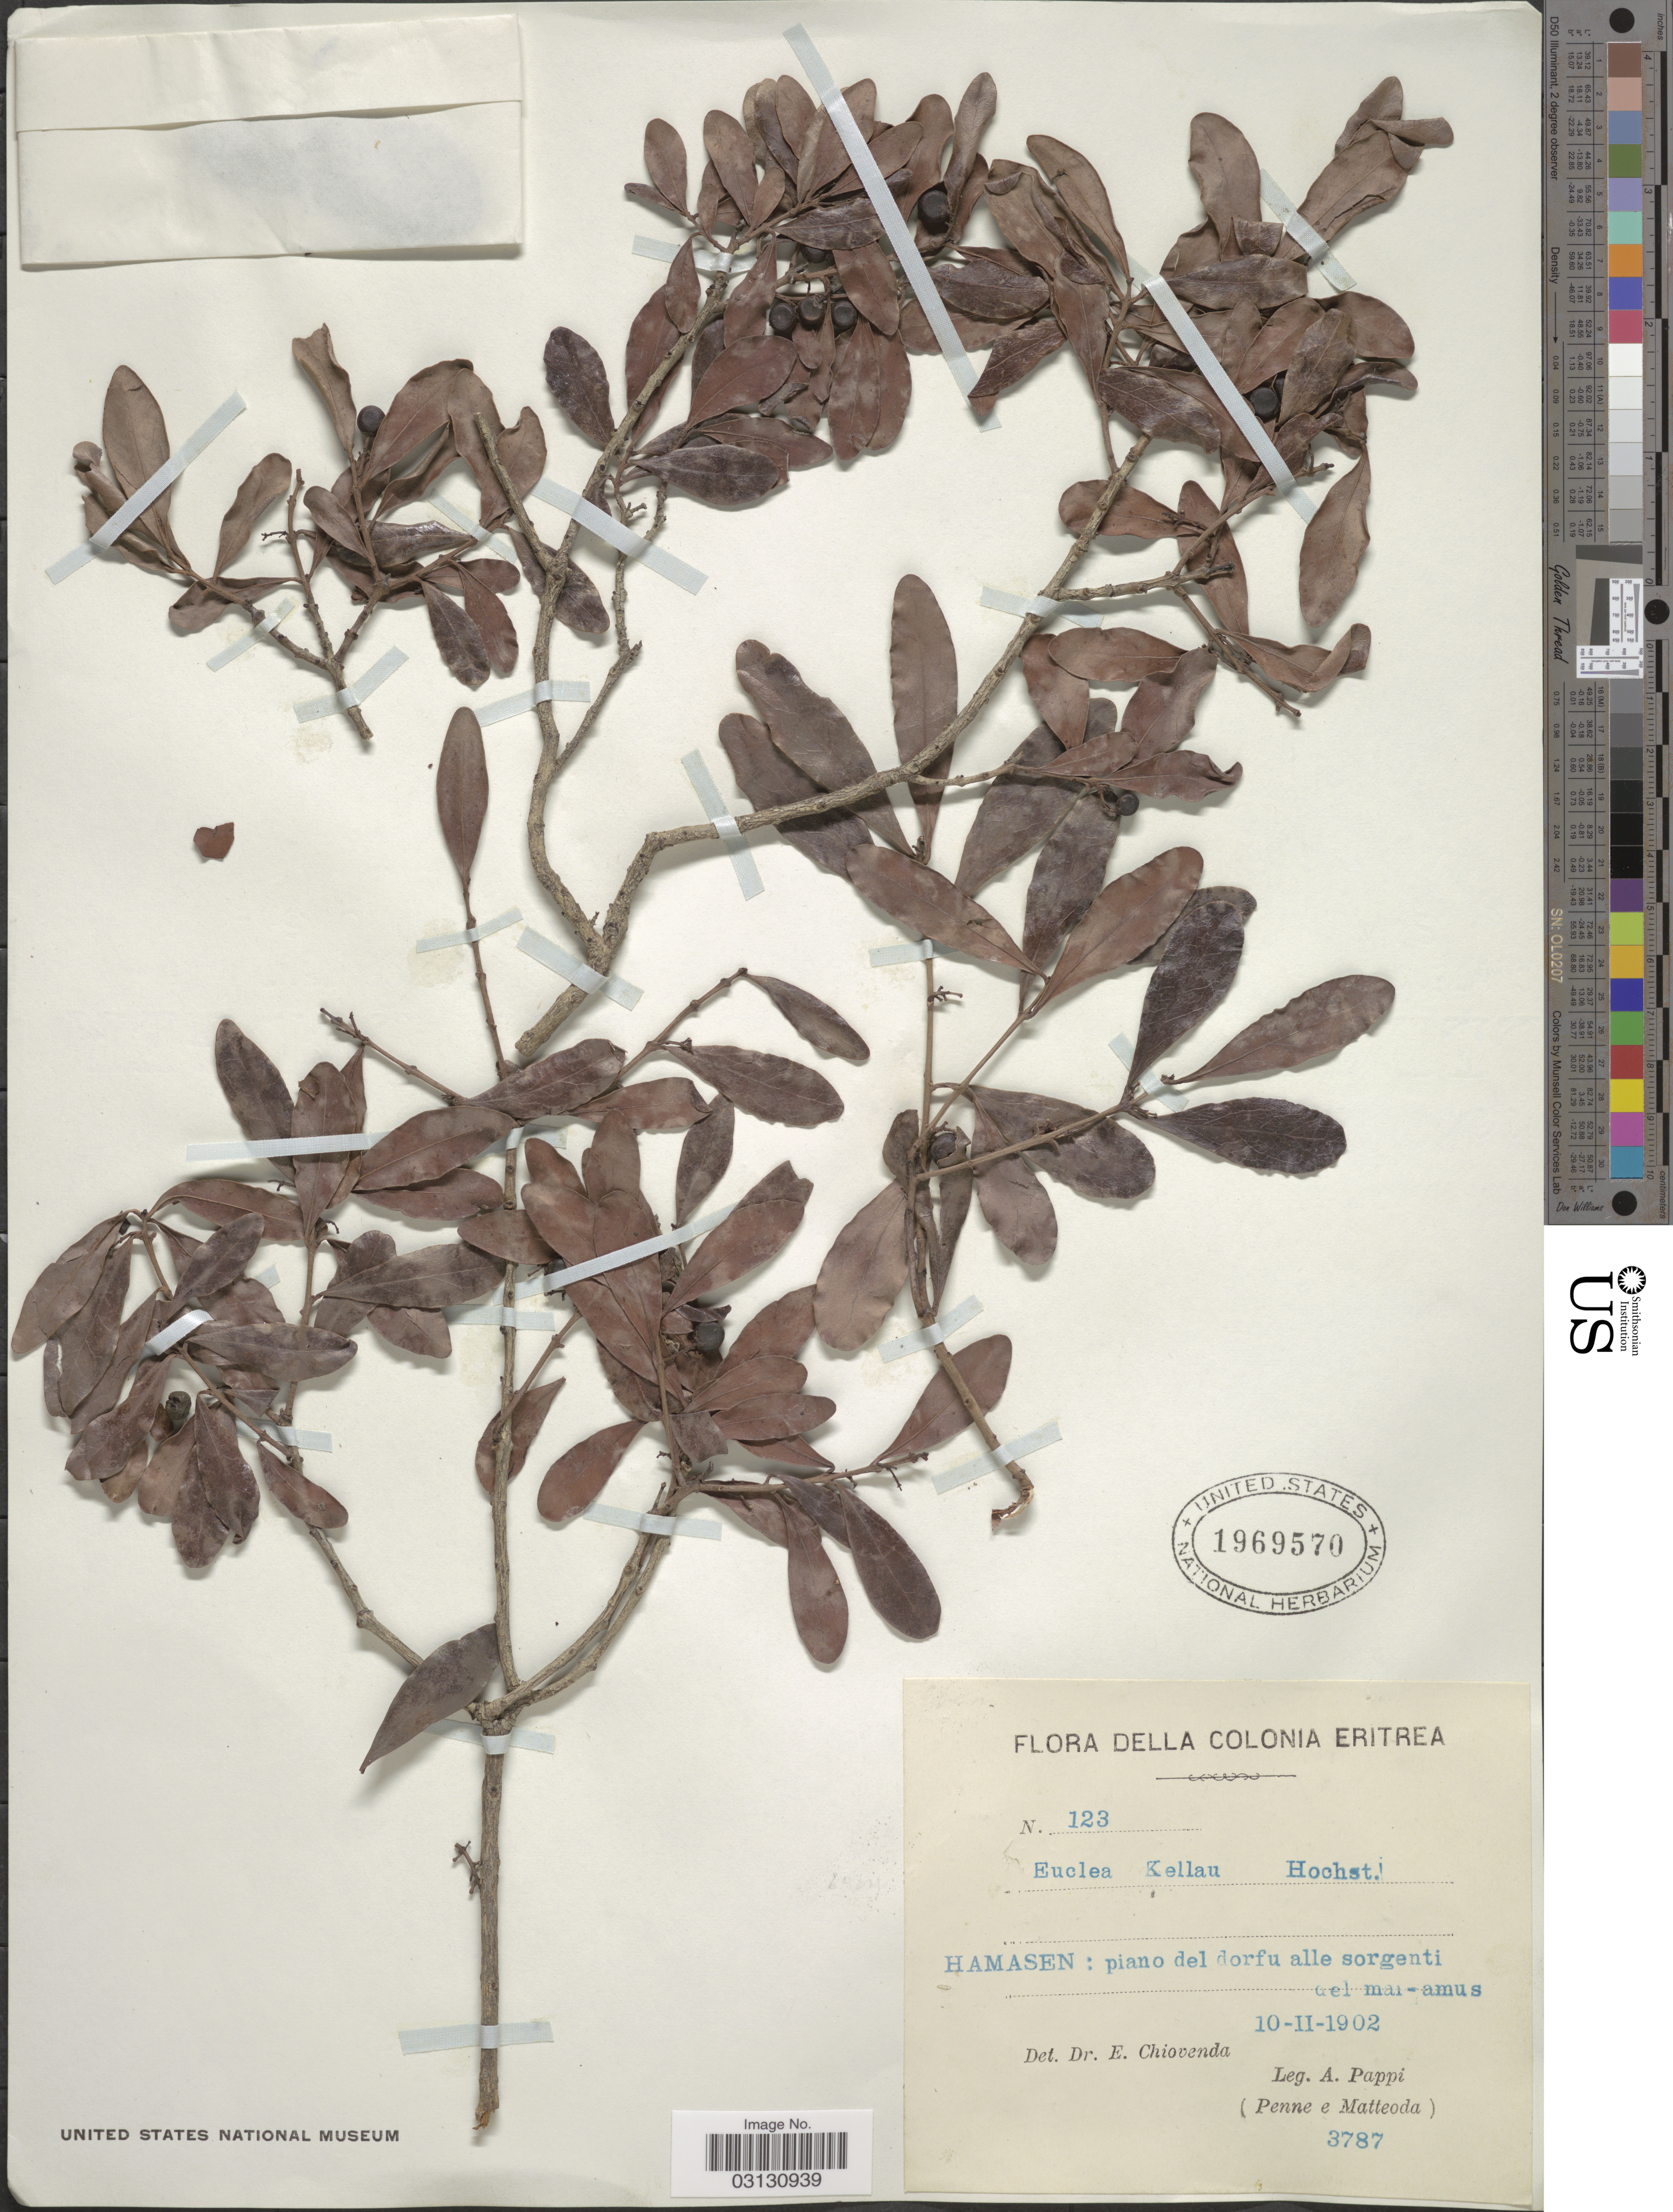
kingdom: Plantae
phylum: Tracheophyta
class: Magnoliopsida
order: Ericales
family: Ebenaceae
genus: Euclea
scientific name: Euclea kellau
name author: Hochst.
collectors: A. Pappi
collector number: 3787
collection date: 1902-02-10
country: Eritrea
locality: Colonia Eritrea, Hamasen: piano del dorfu alle sorgentidel mai-amus.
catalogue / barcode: US 1969570